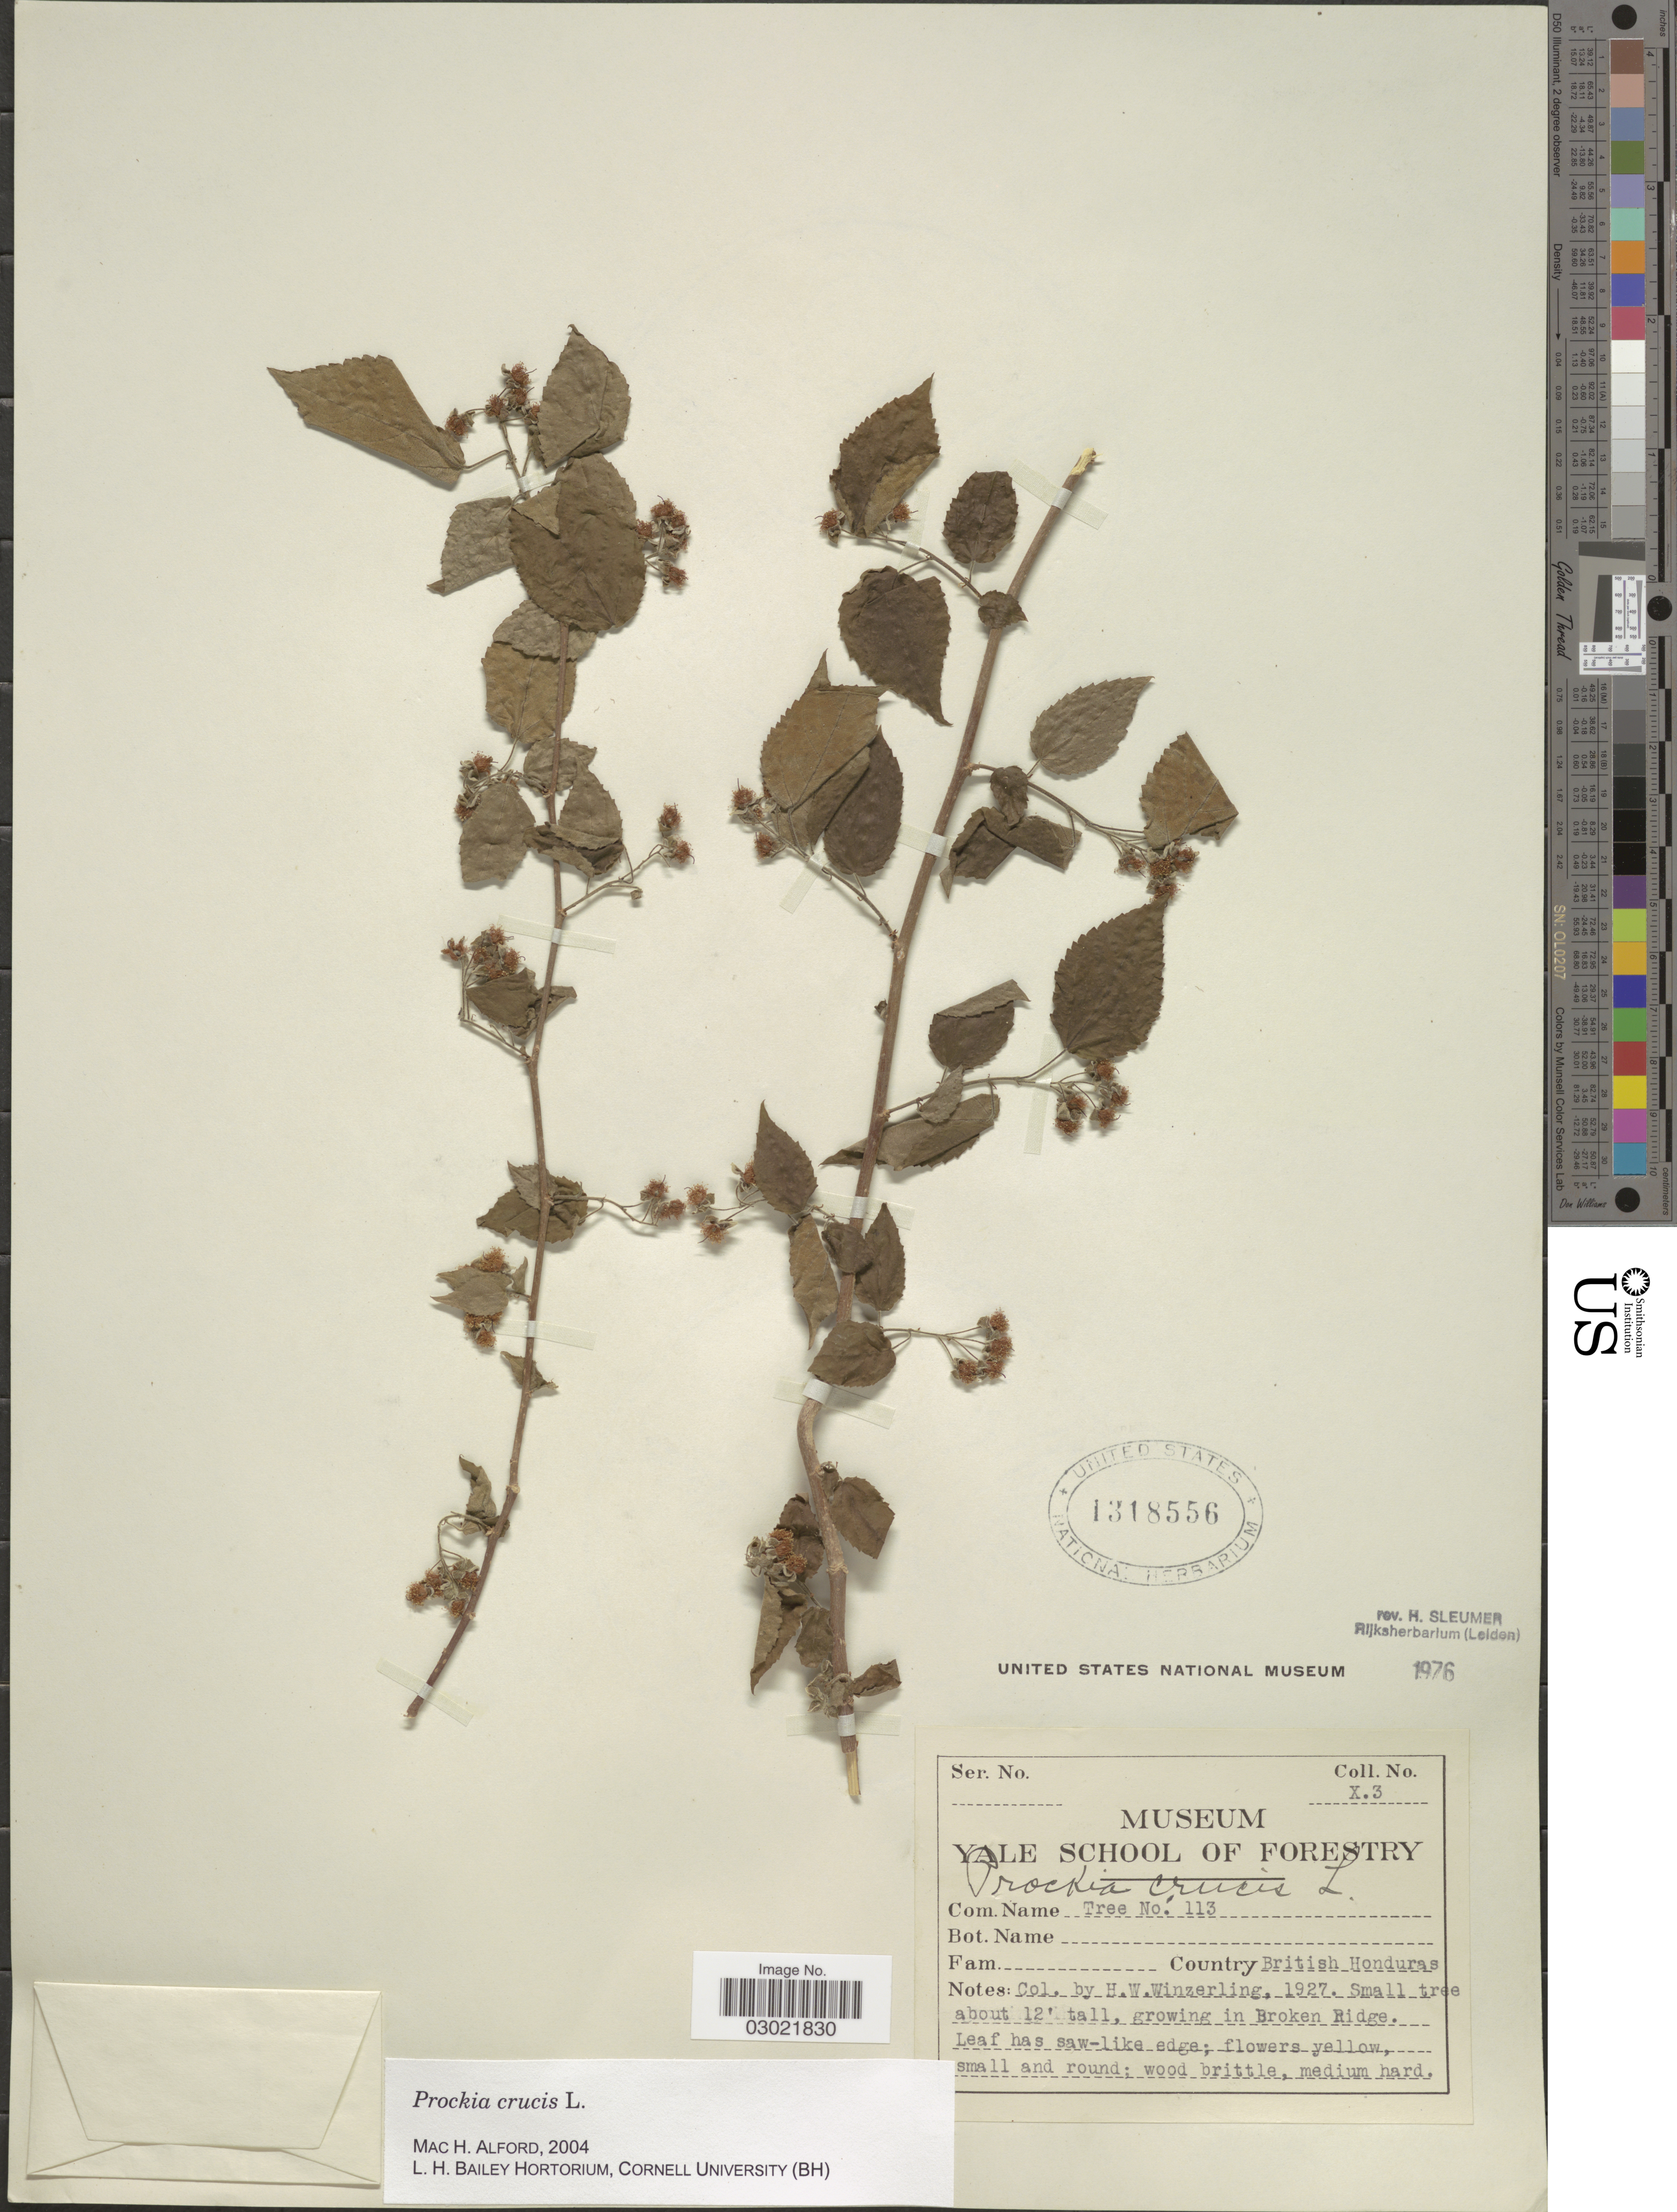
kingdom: Plantae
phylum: Tracheophyta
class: Magnoliopsida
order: Malpighiales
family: Salicaceae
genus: Prockia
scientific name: Prockia crucis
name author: P. Browne ex L.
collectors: H. Winzerling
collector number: X.3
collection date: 1927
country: Belize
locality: Country British Honduras.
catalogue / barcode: US 1318556